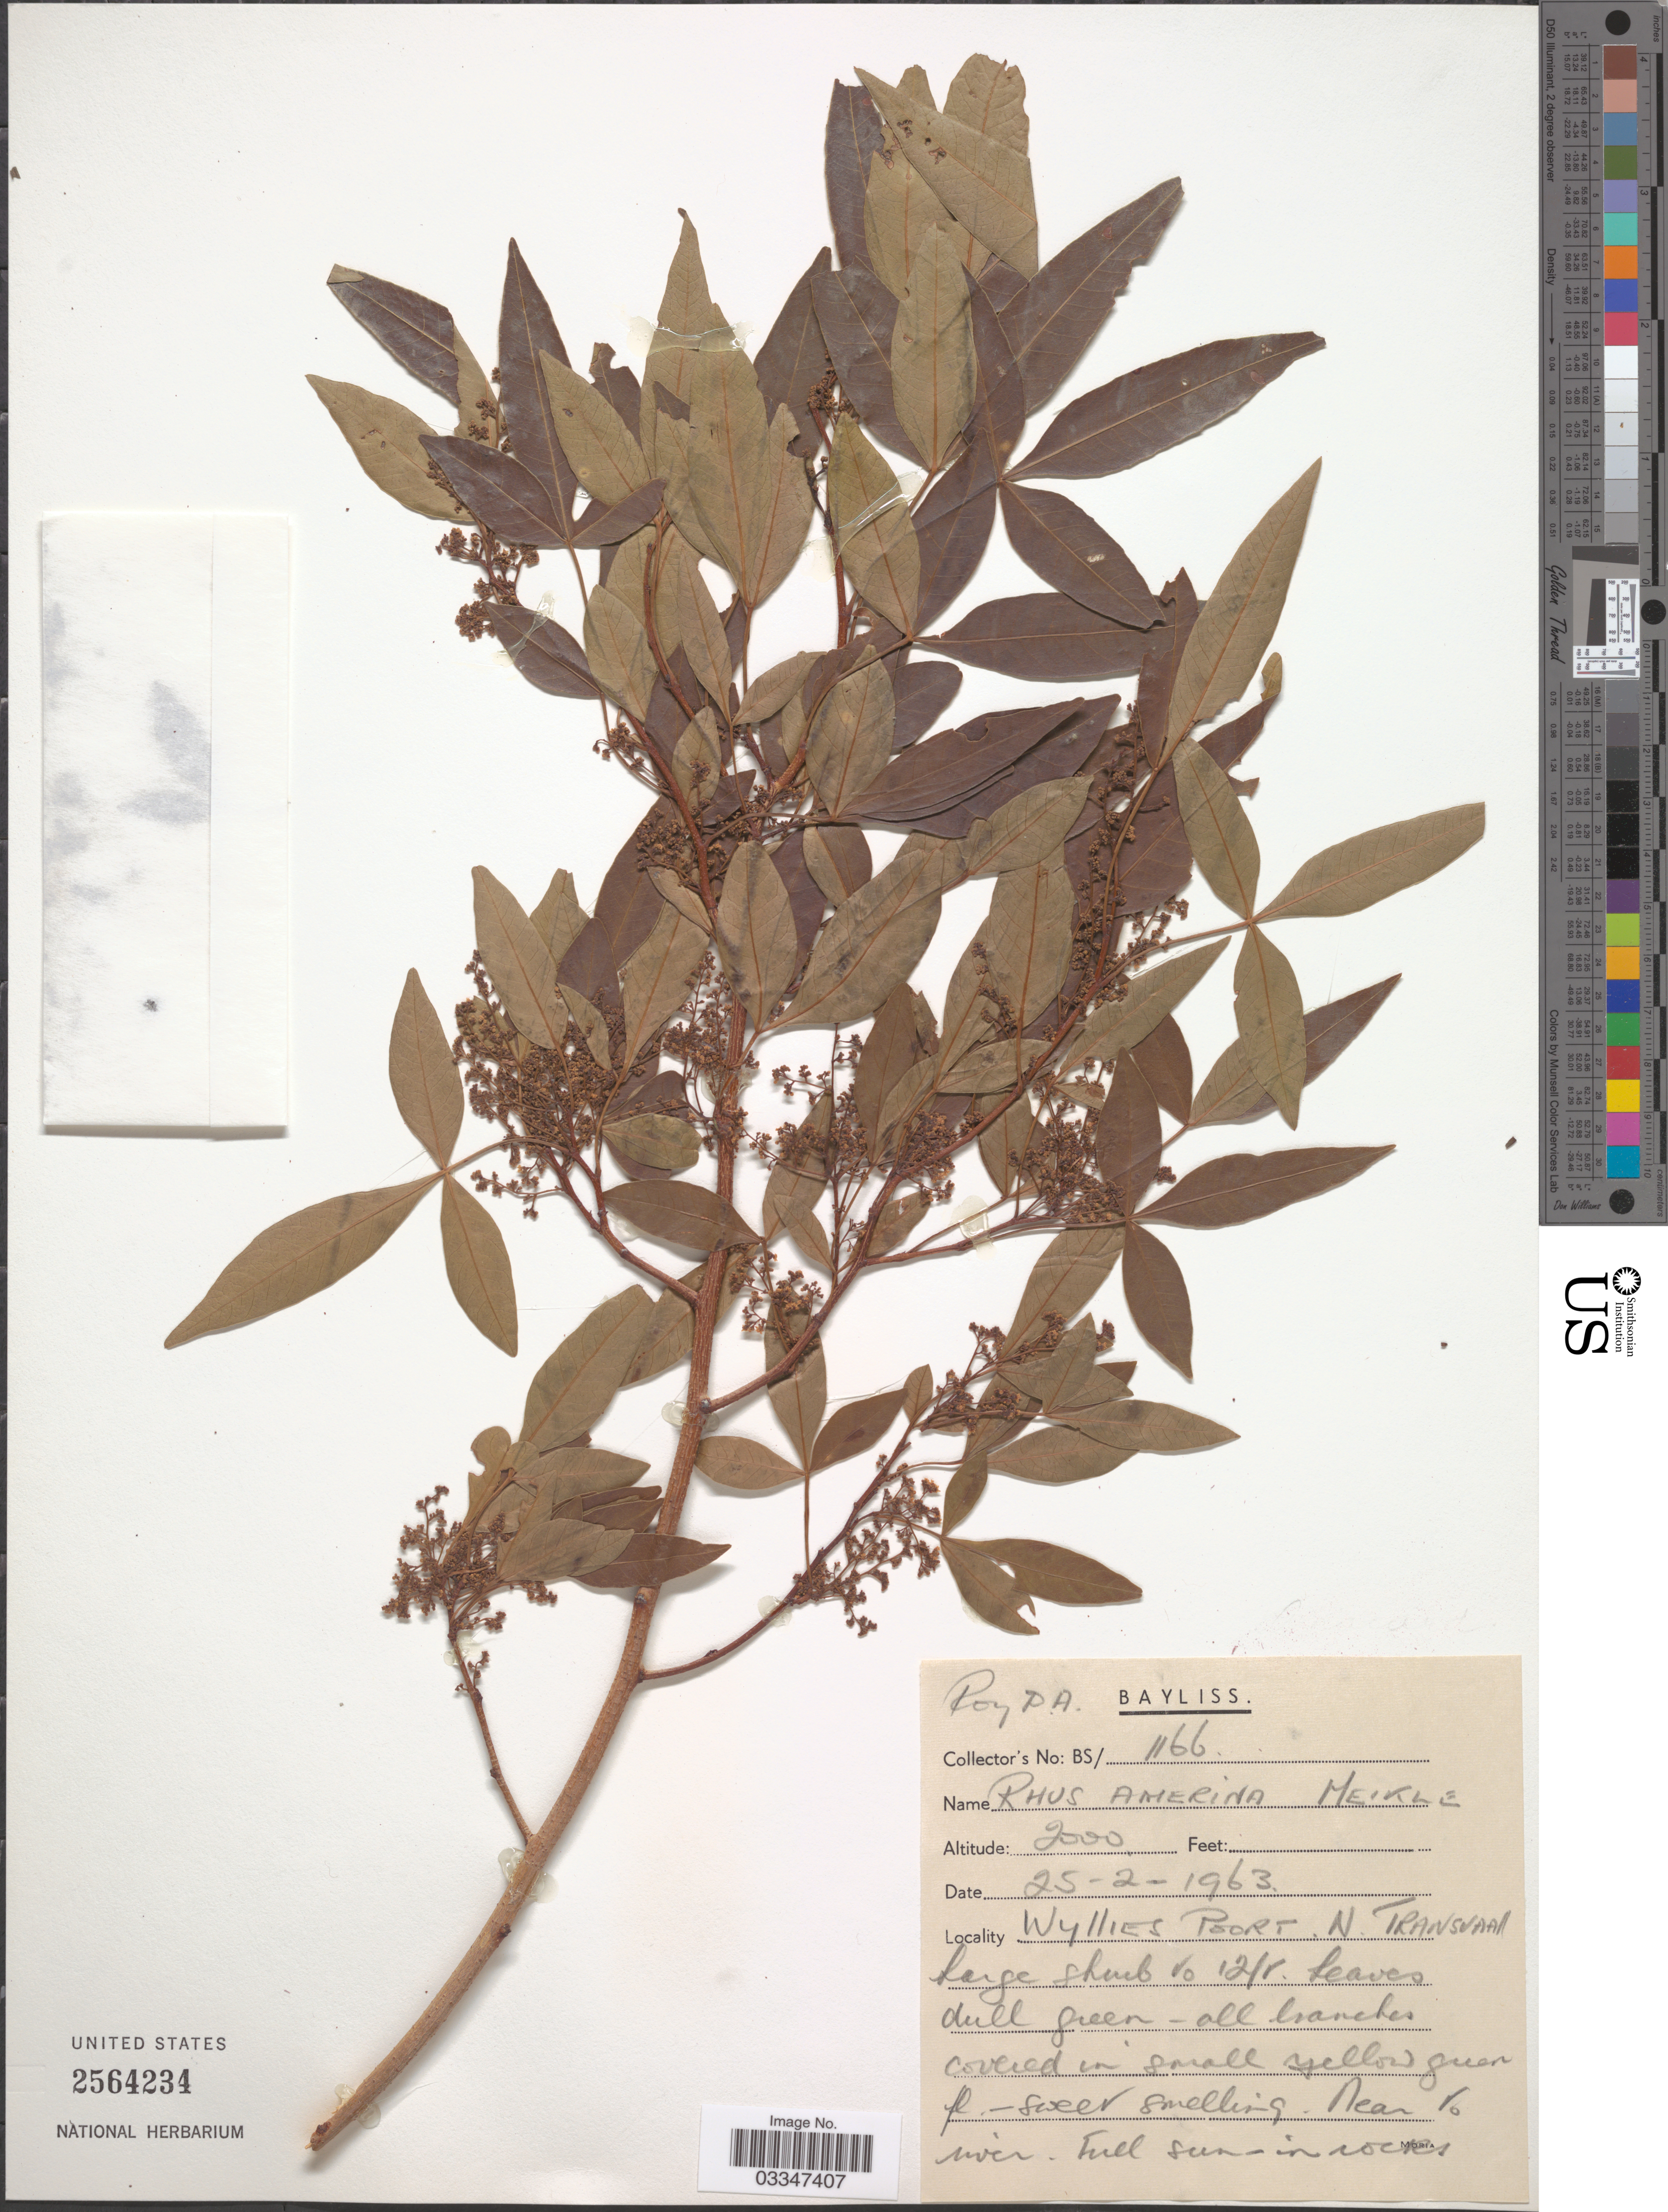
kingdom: Plantae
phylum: Tracheophyta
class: Magnoliopsida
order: Sapindales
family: Anacardiaceae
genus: Rhus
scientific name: Rhus amerina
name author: Meikle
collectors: R. Bayliss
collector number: BS/1166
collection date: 1963-02-25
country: South Africa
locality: Wyllies Poort. N. Transvaal. Near Ro river.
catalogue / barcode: US 2564234